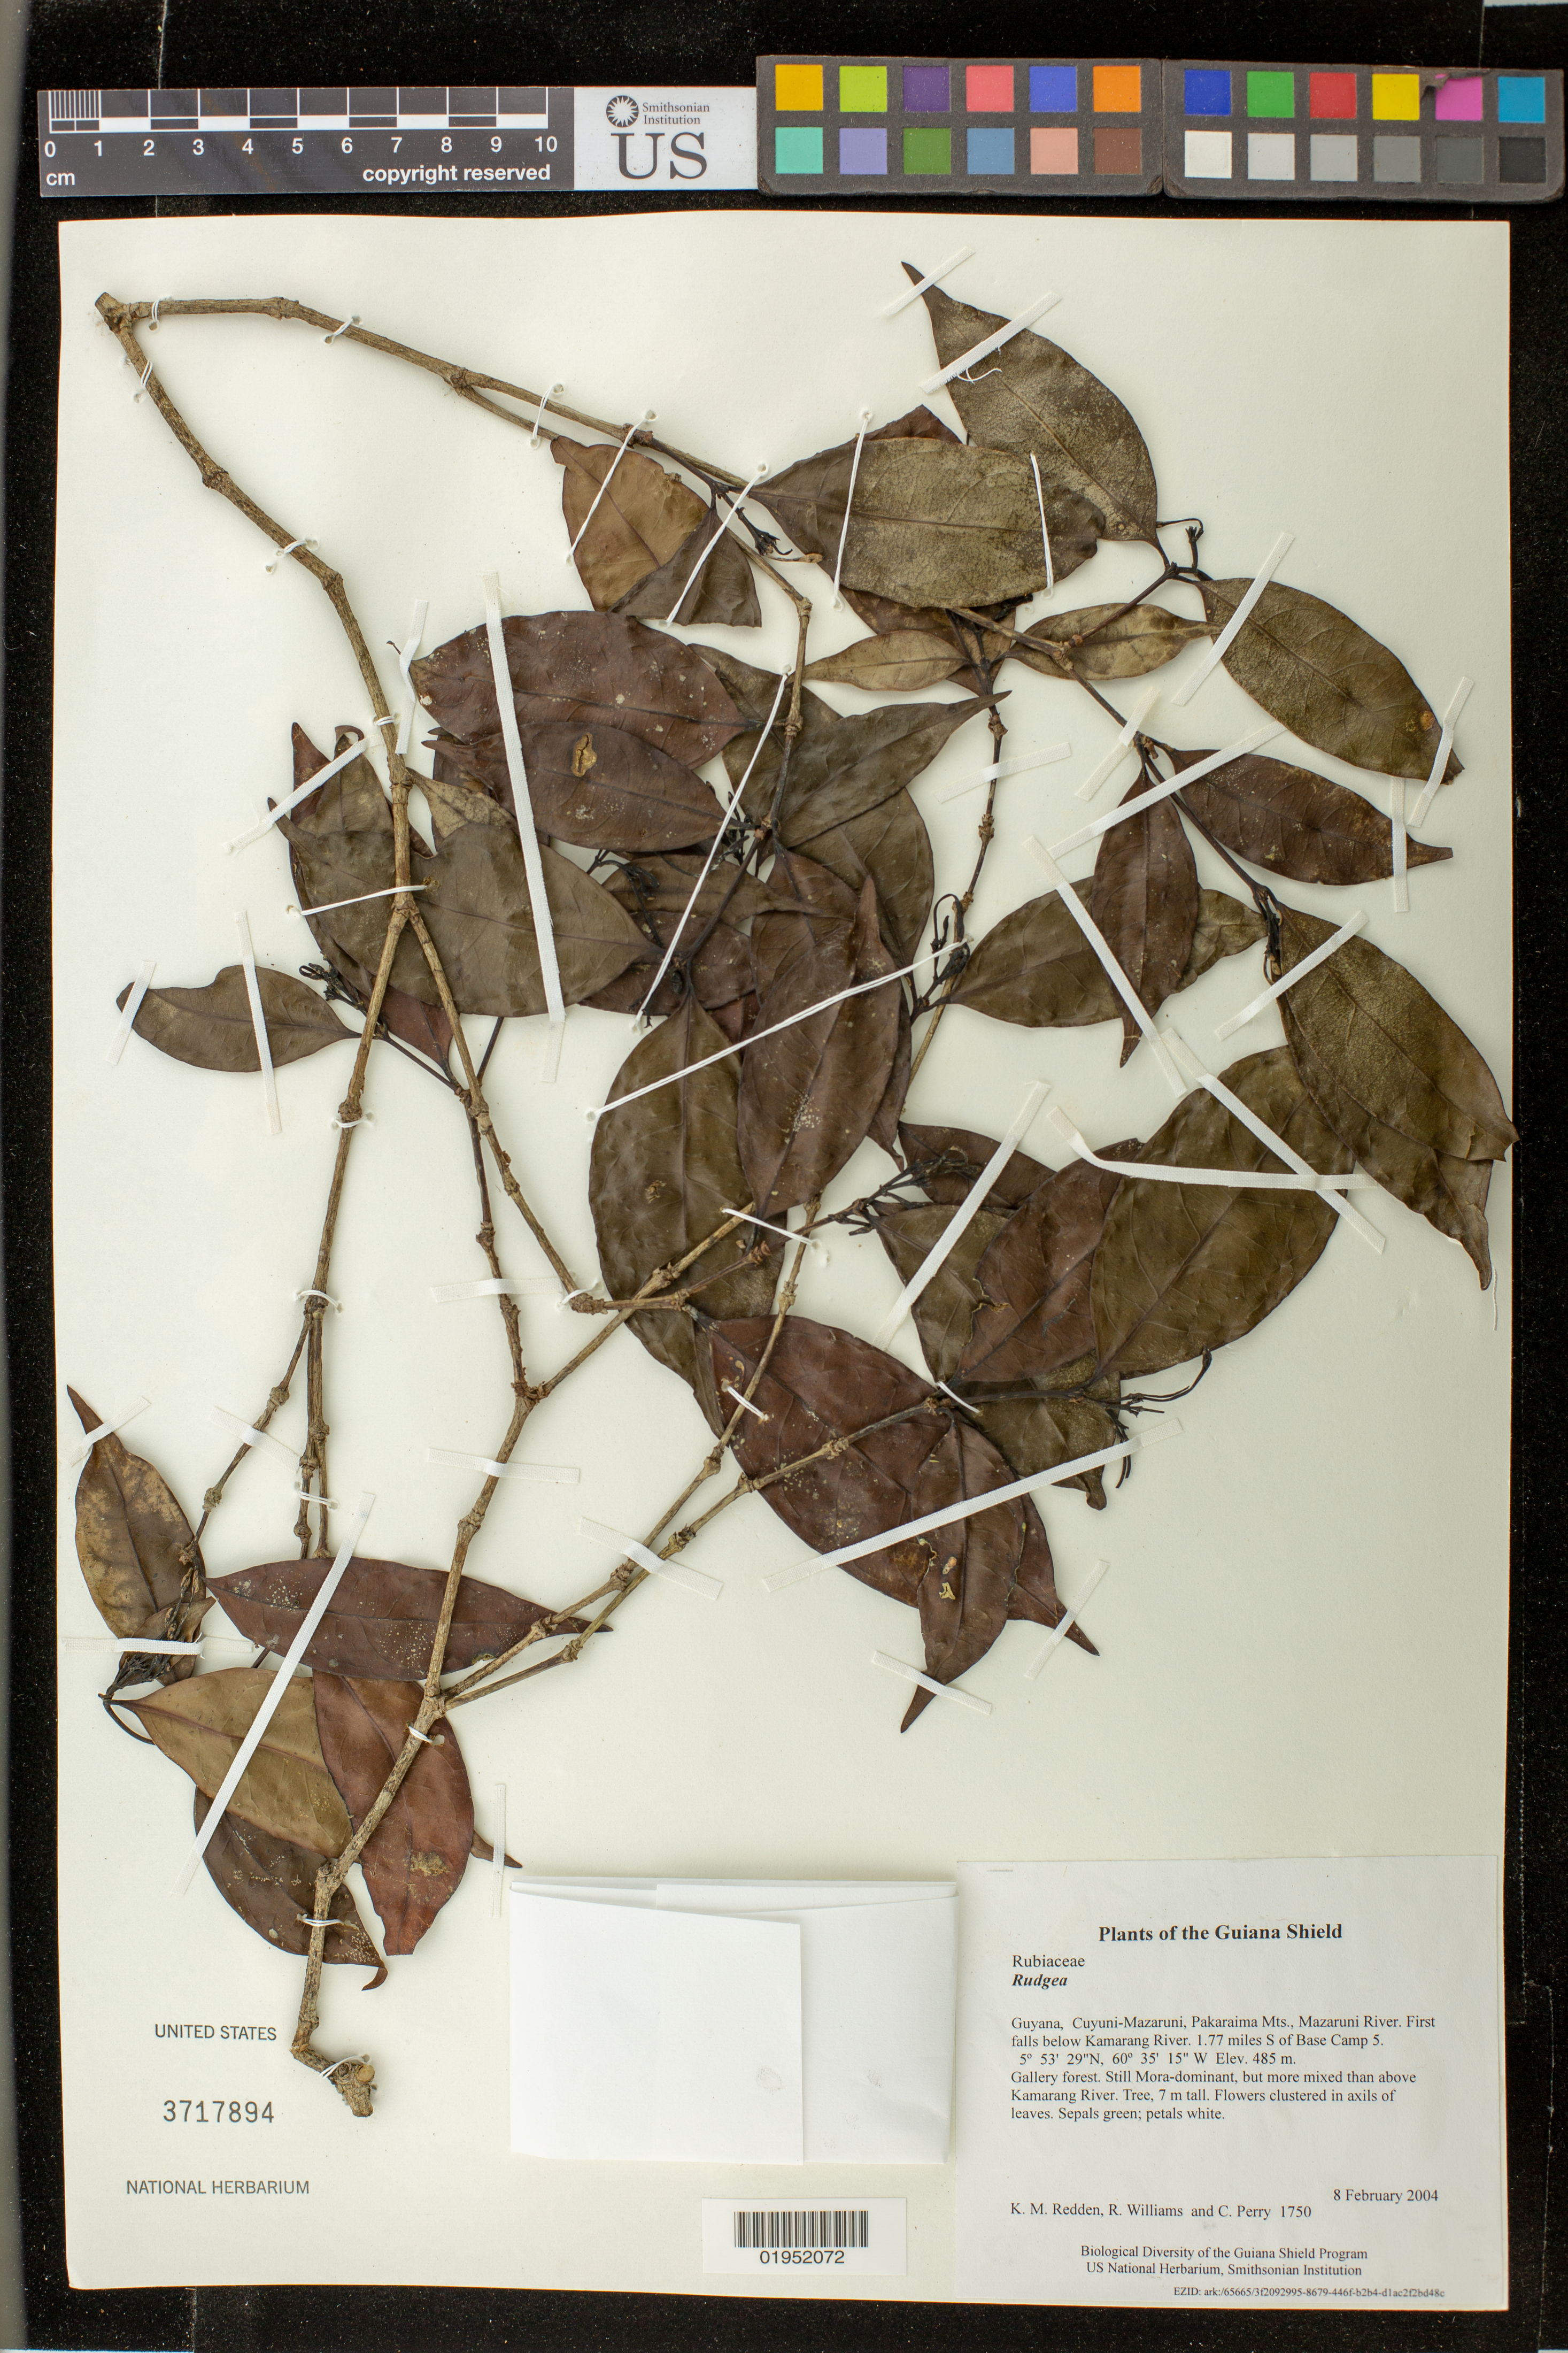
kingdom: Plantae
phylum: Tracheophyta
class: Magnoliopsida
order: Gentianales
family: Rubiaceae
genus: Rudgea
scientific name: Rudgea sp.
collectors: K. M. Redden, R. Williams & C. Perry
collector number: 1750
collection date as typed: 8 February 2004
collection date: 2004-02-08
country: Guyana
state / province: Cuyuni-Mazaruni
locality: Pakaraima Mts., Mazaruni River. First falls below Kamarang River. 1.77 miles S of Base Camp 5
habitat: Gallery forest. Still Mora-dominant, but more mixed than above Kamarang River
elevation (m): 485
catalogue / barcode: US 3717894